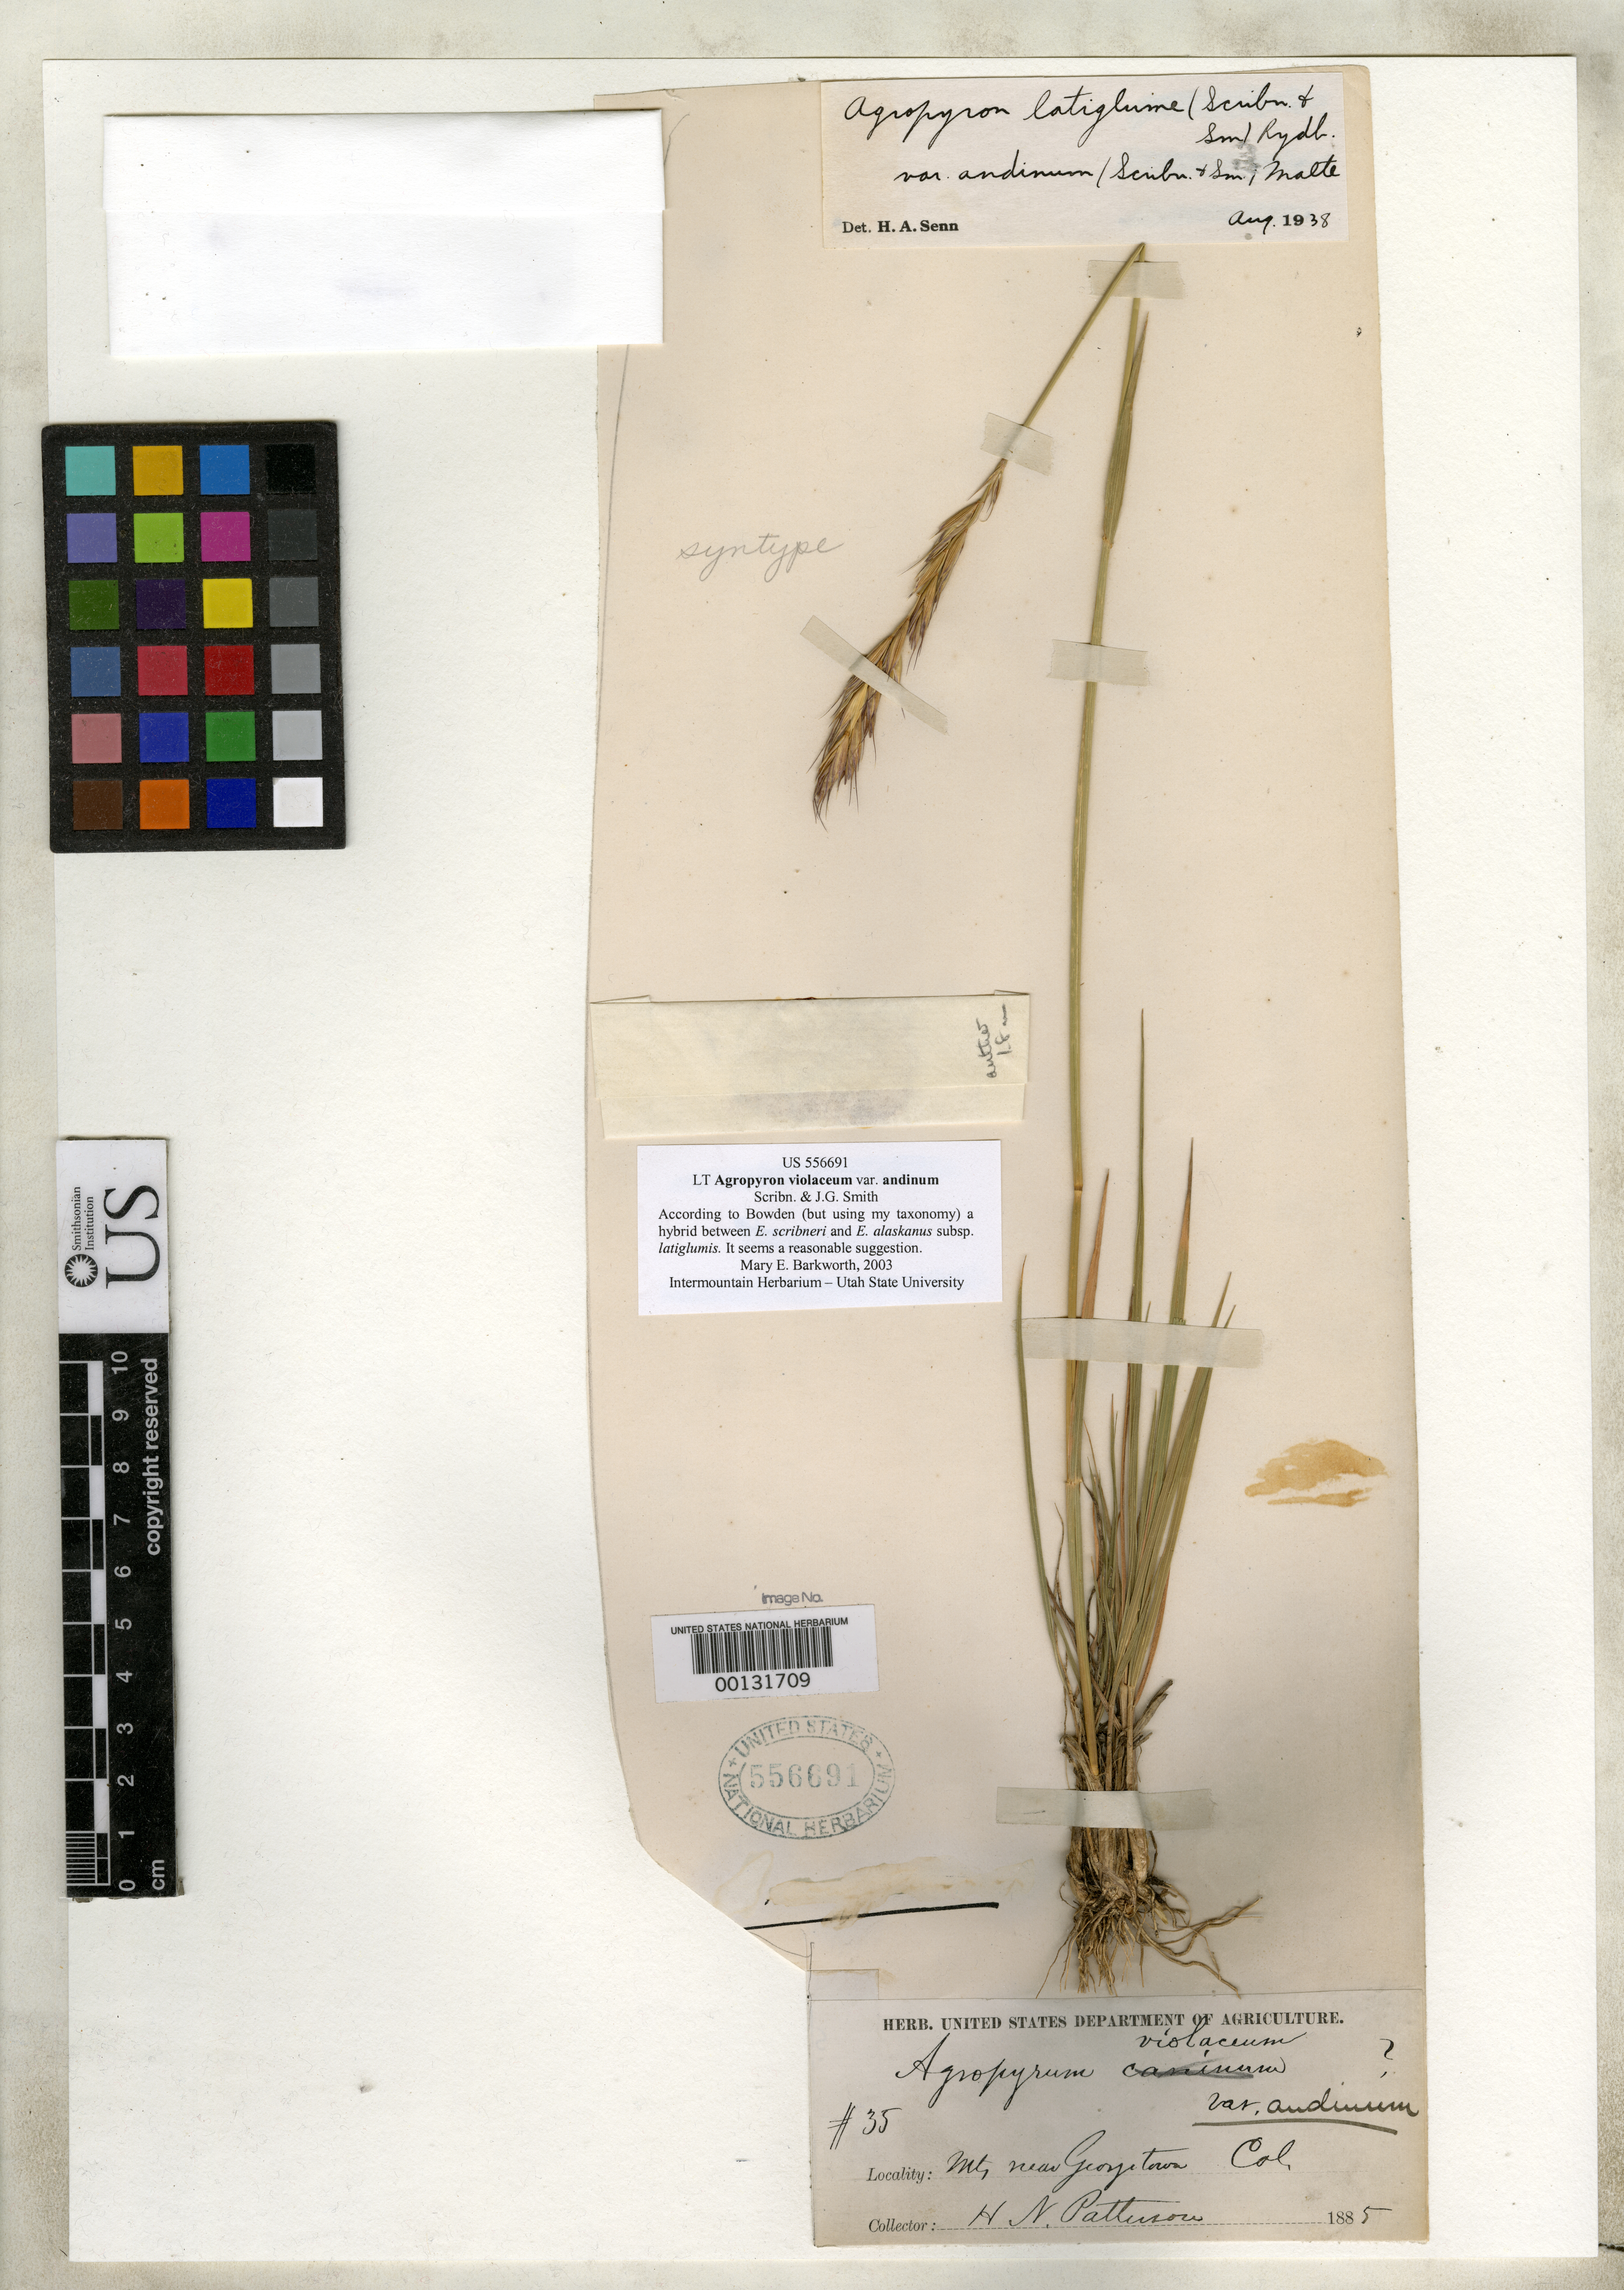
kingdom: Plantae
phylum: Tracheophyta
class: Liliopsida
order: Poales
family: Poaceae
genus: Agropyron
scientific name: Agropyron violaceum var. andinum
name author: Scribn. & J.G. Sm.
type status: Syntype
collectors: H. N. Patterson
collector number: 35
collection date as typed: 1885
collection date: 1885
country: United States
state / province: Colorado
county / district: Clear Creek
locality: Mts. near Georgetown.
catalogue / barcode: US 556691